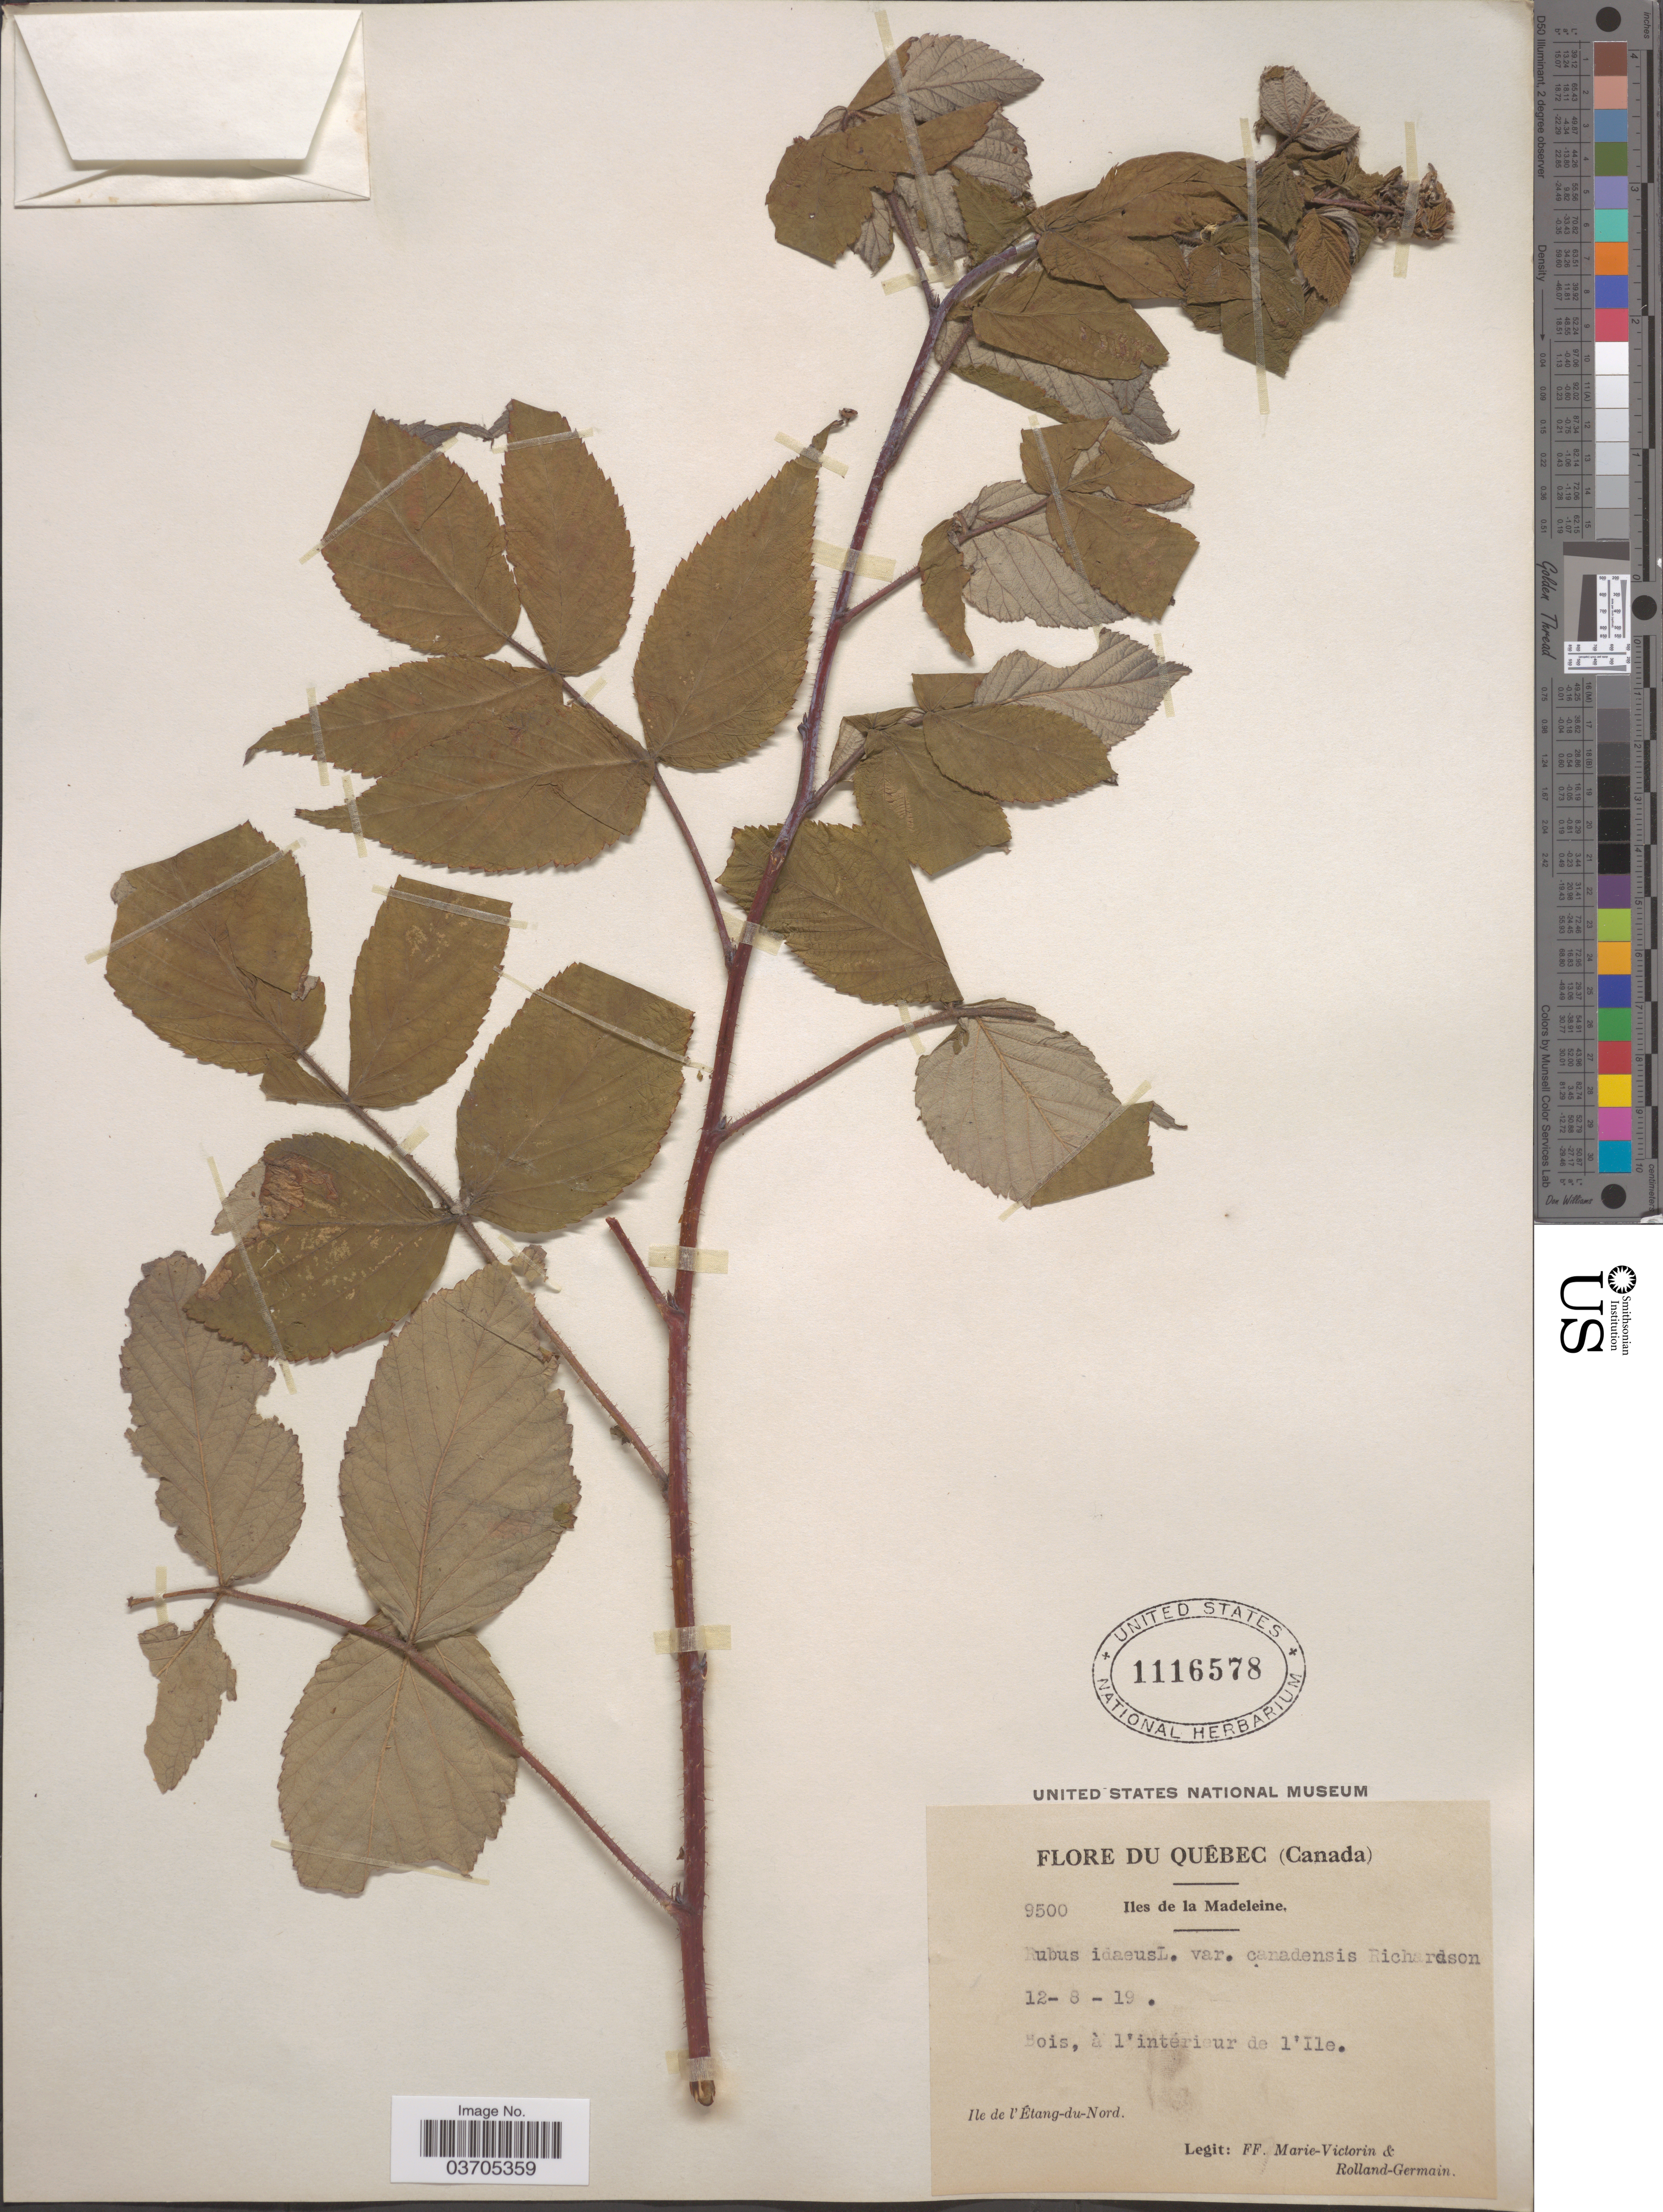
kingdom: Plantae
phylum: Tracheophyta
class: Magnoliopsida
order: Rosales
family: Rosaceae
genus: Rubus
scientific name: Rubus idaeus var. canadensis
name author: Richardson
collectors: F. Marie-Victorin & Rolland-Germain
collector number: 9500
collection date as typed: Transcribed d/m/y: 12/8/19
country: Canada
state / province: Quebec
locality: Iles de la Madeleine. Bois, à l'intérieur de l'Ile. Ile de l'Étang-du-Nord.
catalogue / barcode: US 1116578